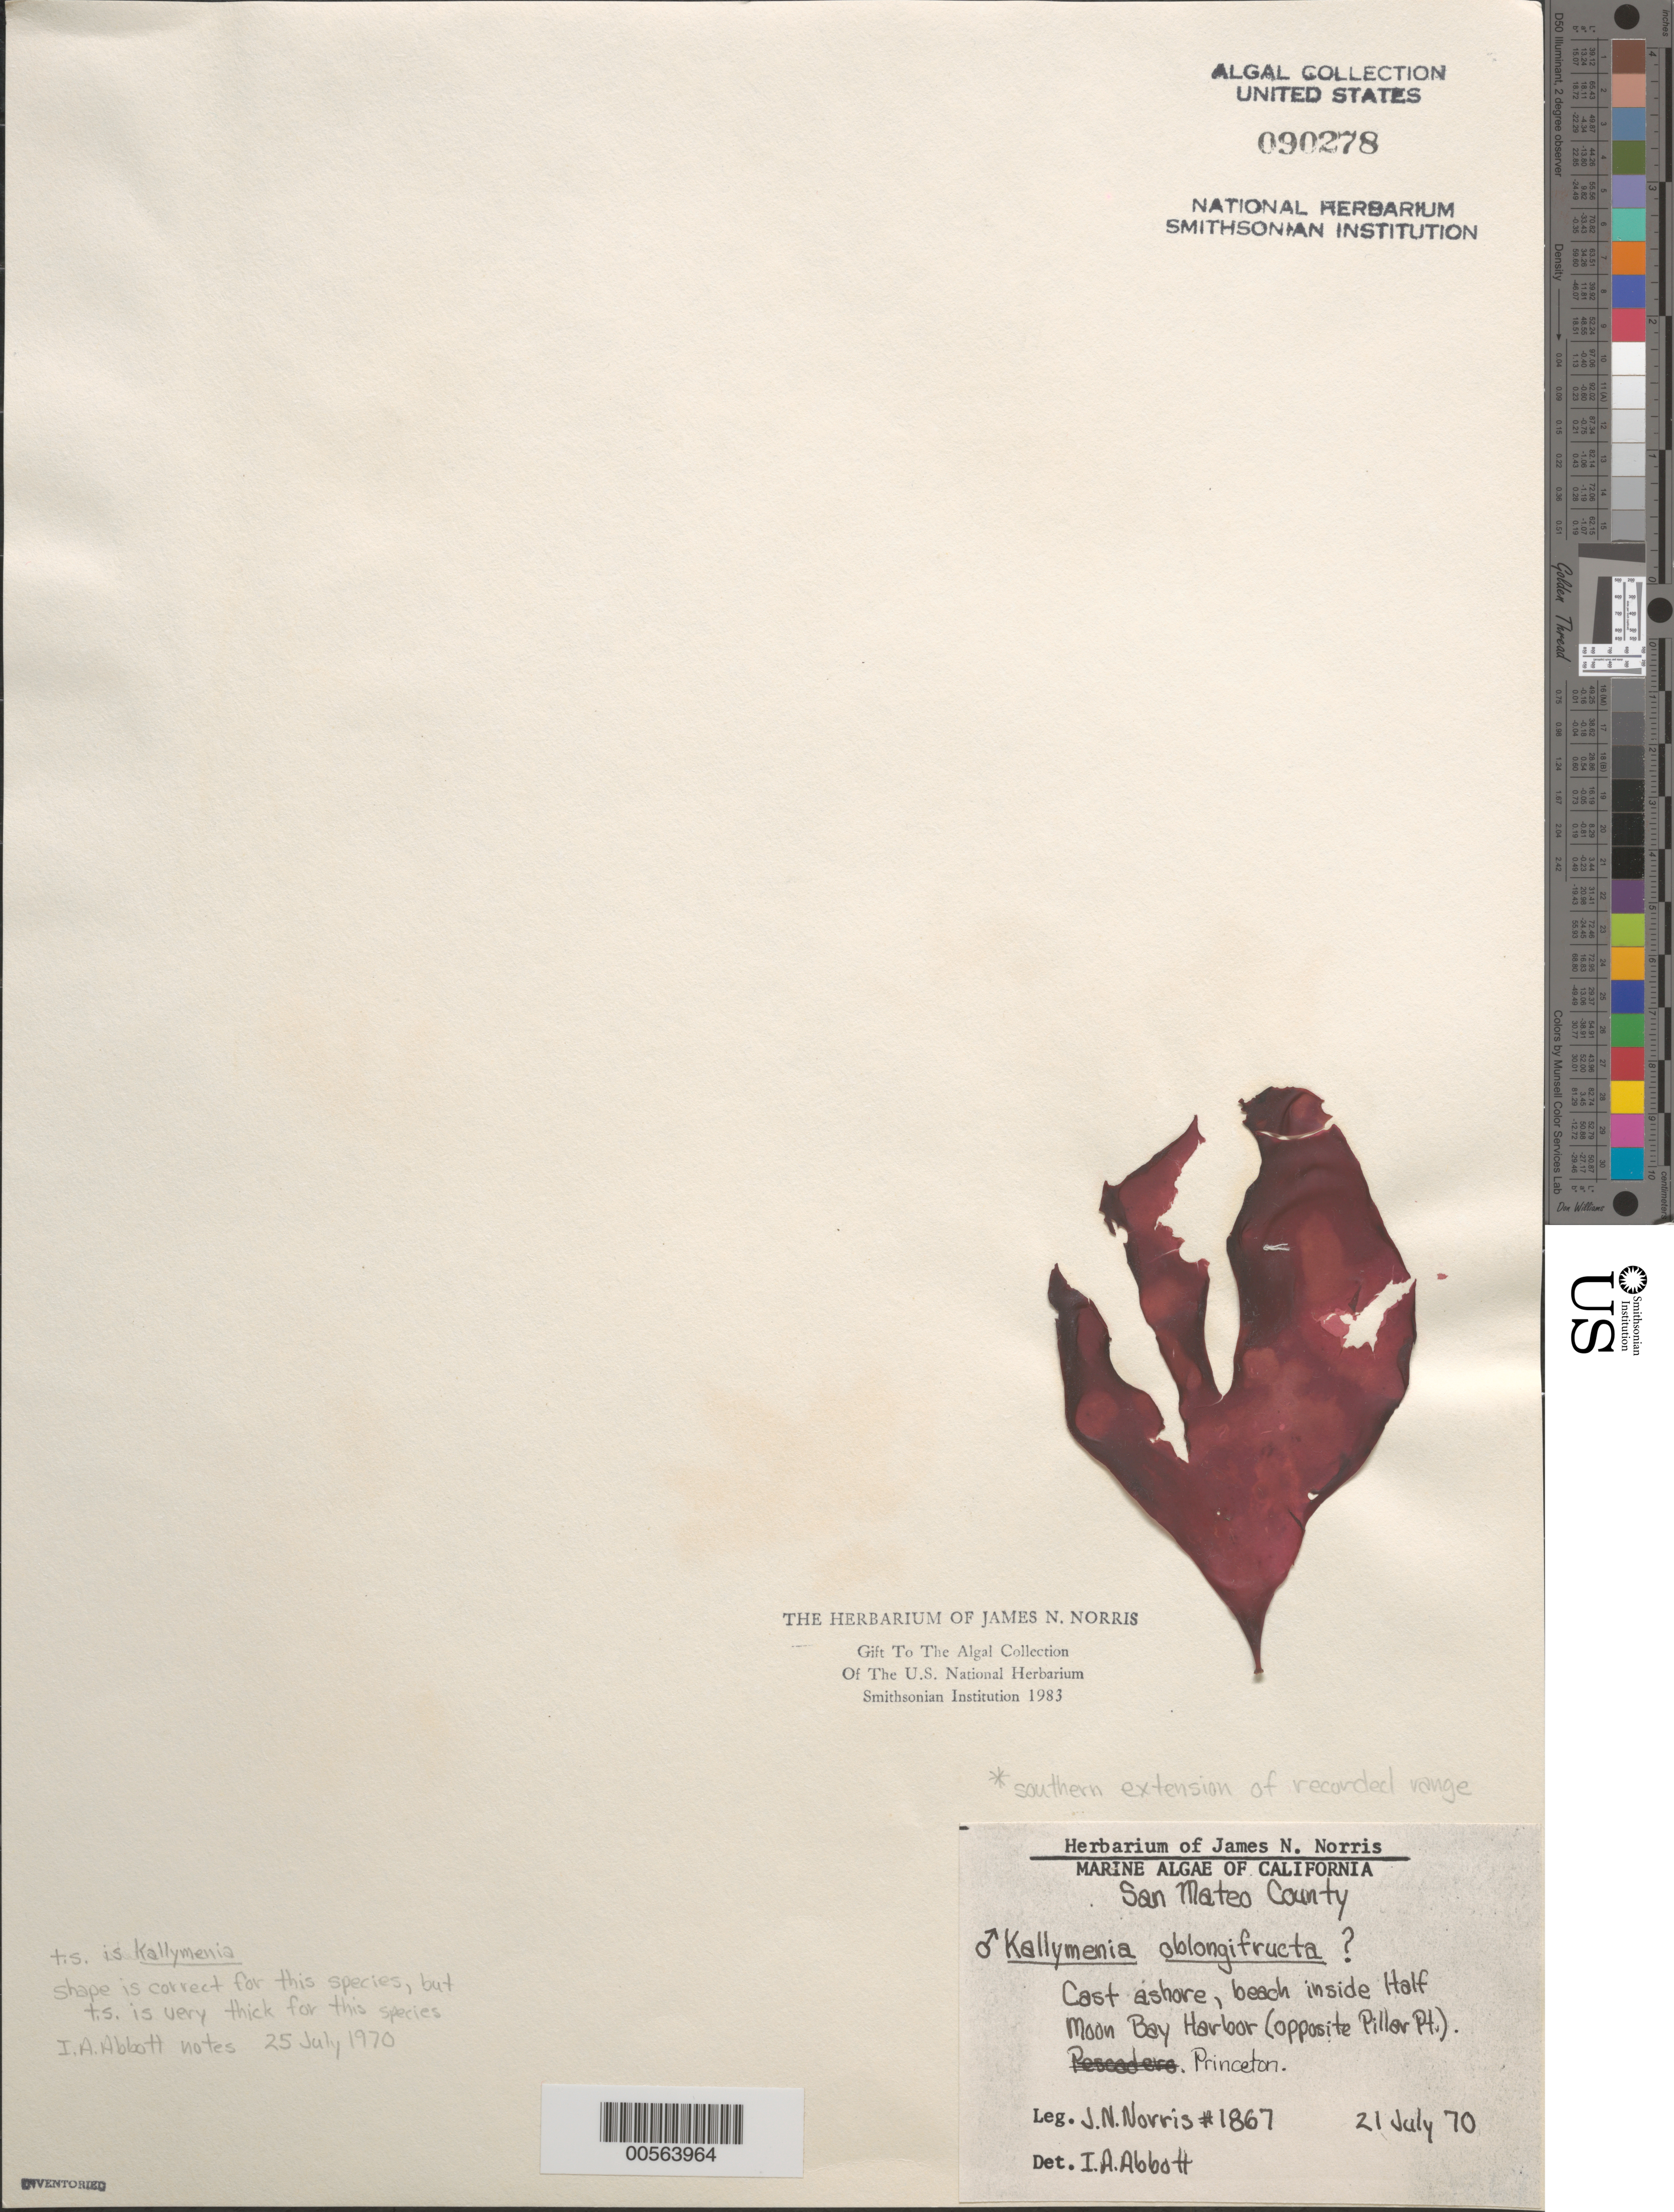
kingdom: Plantae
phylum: Rhodophyta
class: Florideophyceae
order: Gigartinales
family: Kallymeniaceae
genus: Erythrophyllum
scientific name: Erythrophyllum oblongifructum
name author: (Setchell) G.W. Saunders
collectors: J. N. Norris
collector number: JN-1867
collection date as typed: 21 Jul 1970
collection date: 1970-07-21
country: United States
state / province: California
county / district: San Mateo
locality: Half Moon Bay Harbor, Princeton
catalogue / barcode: US 90278